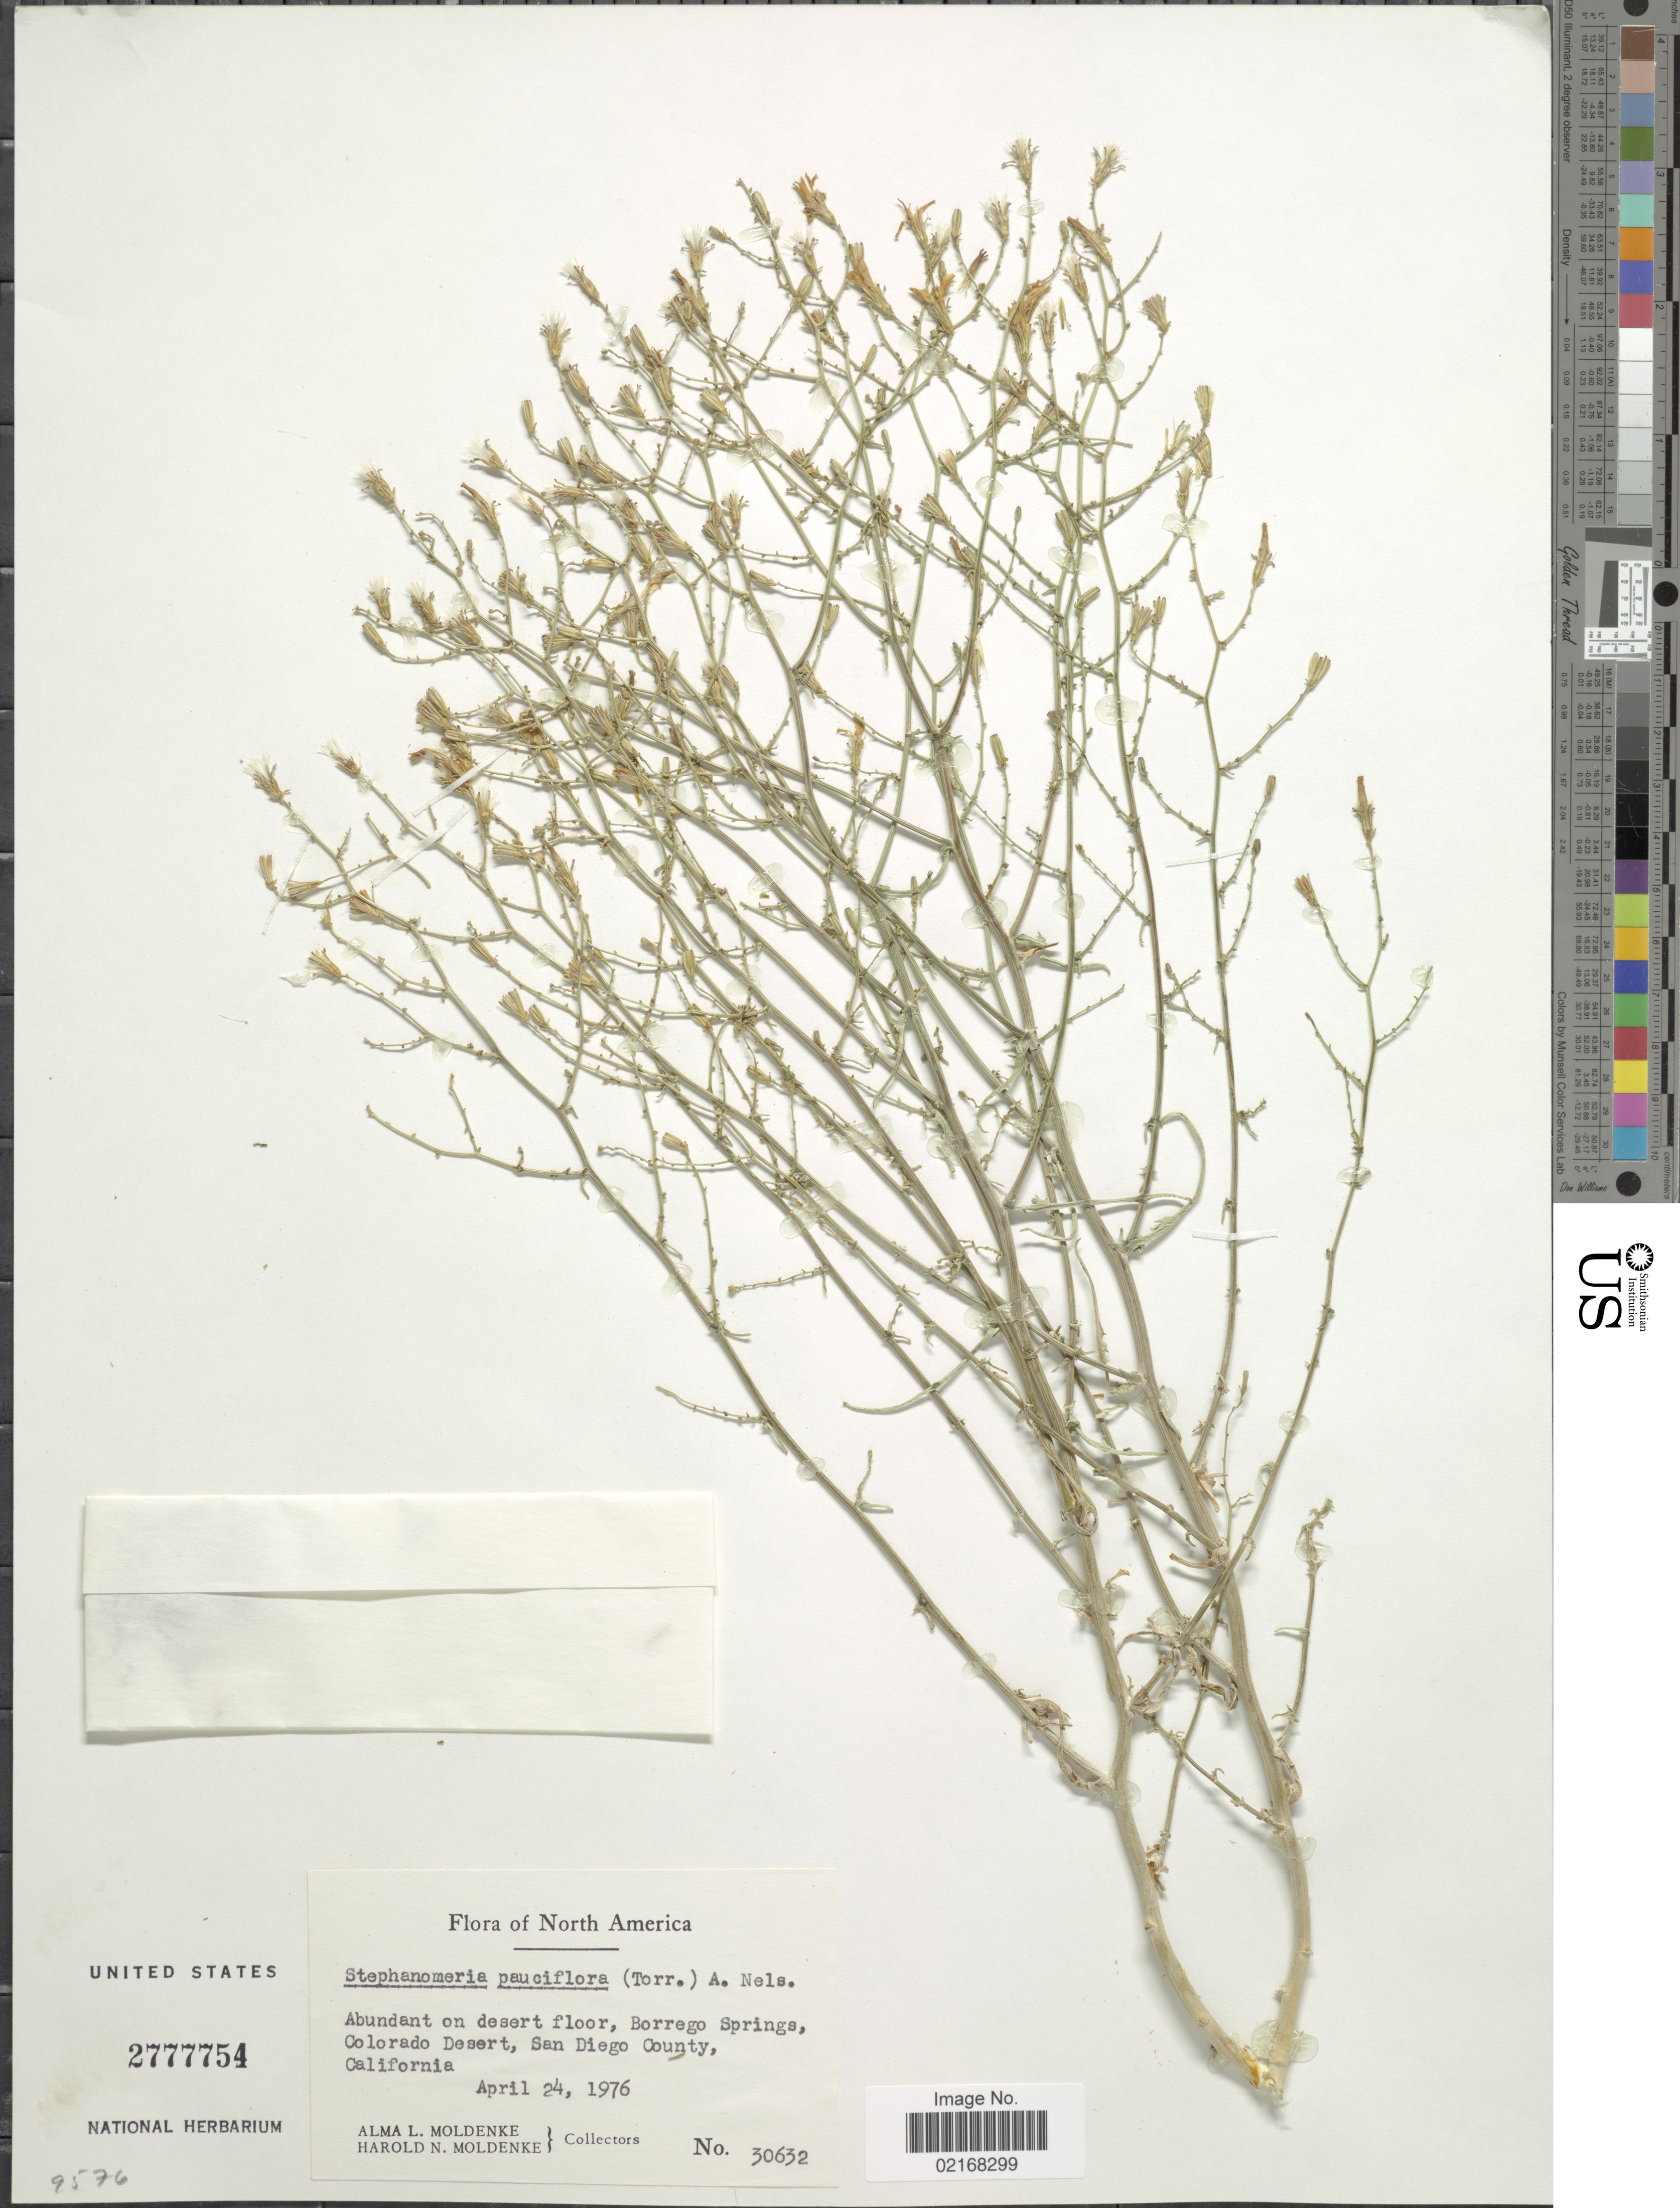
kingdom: Plantae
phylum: Tracheophyta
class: Magnoliopsida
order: Asterales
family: Asteraceae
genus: Stephanomeria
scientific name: Stephanomeria pauciflora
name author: (Torr.) A. Nelson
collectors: A. L. Moldenke & H. N. Moldenke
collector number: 30632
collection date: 1976-04-24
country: United States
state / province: California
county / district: San Diego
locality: Abundant on desert floor, Borrego Springs, Colorado Desert, San Diego County, California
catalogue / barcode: US 2777754